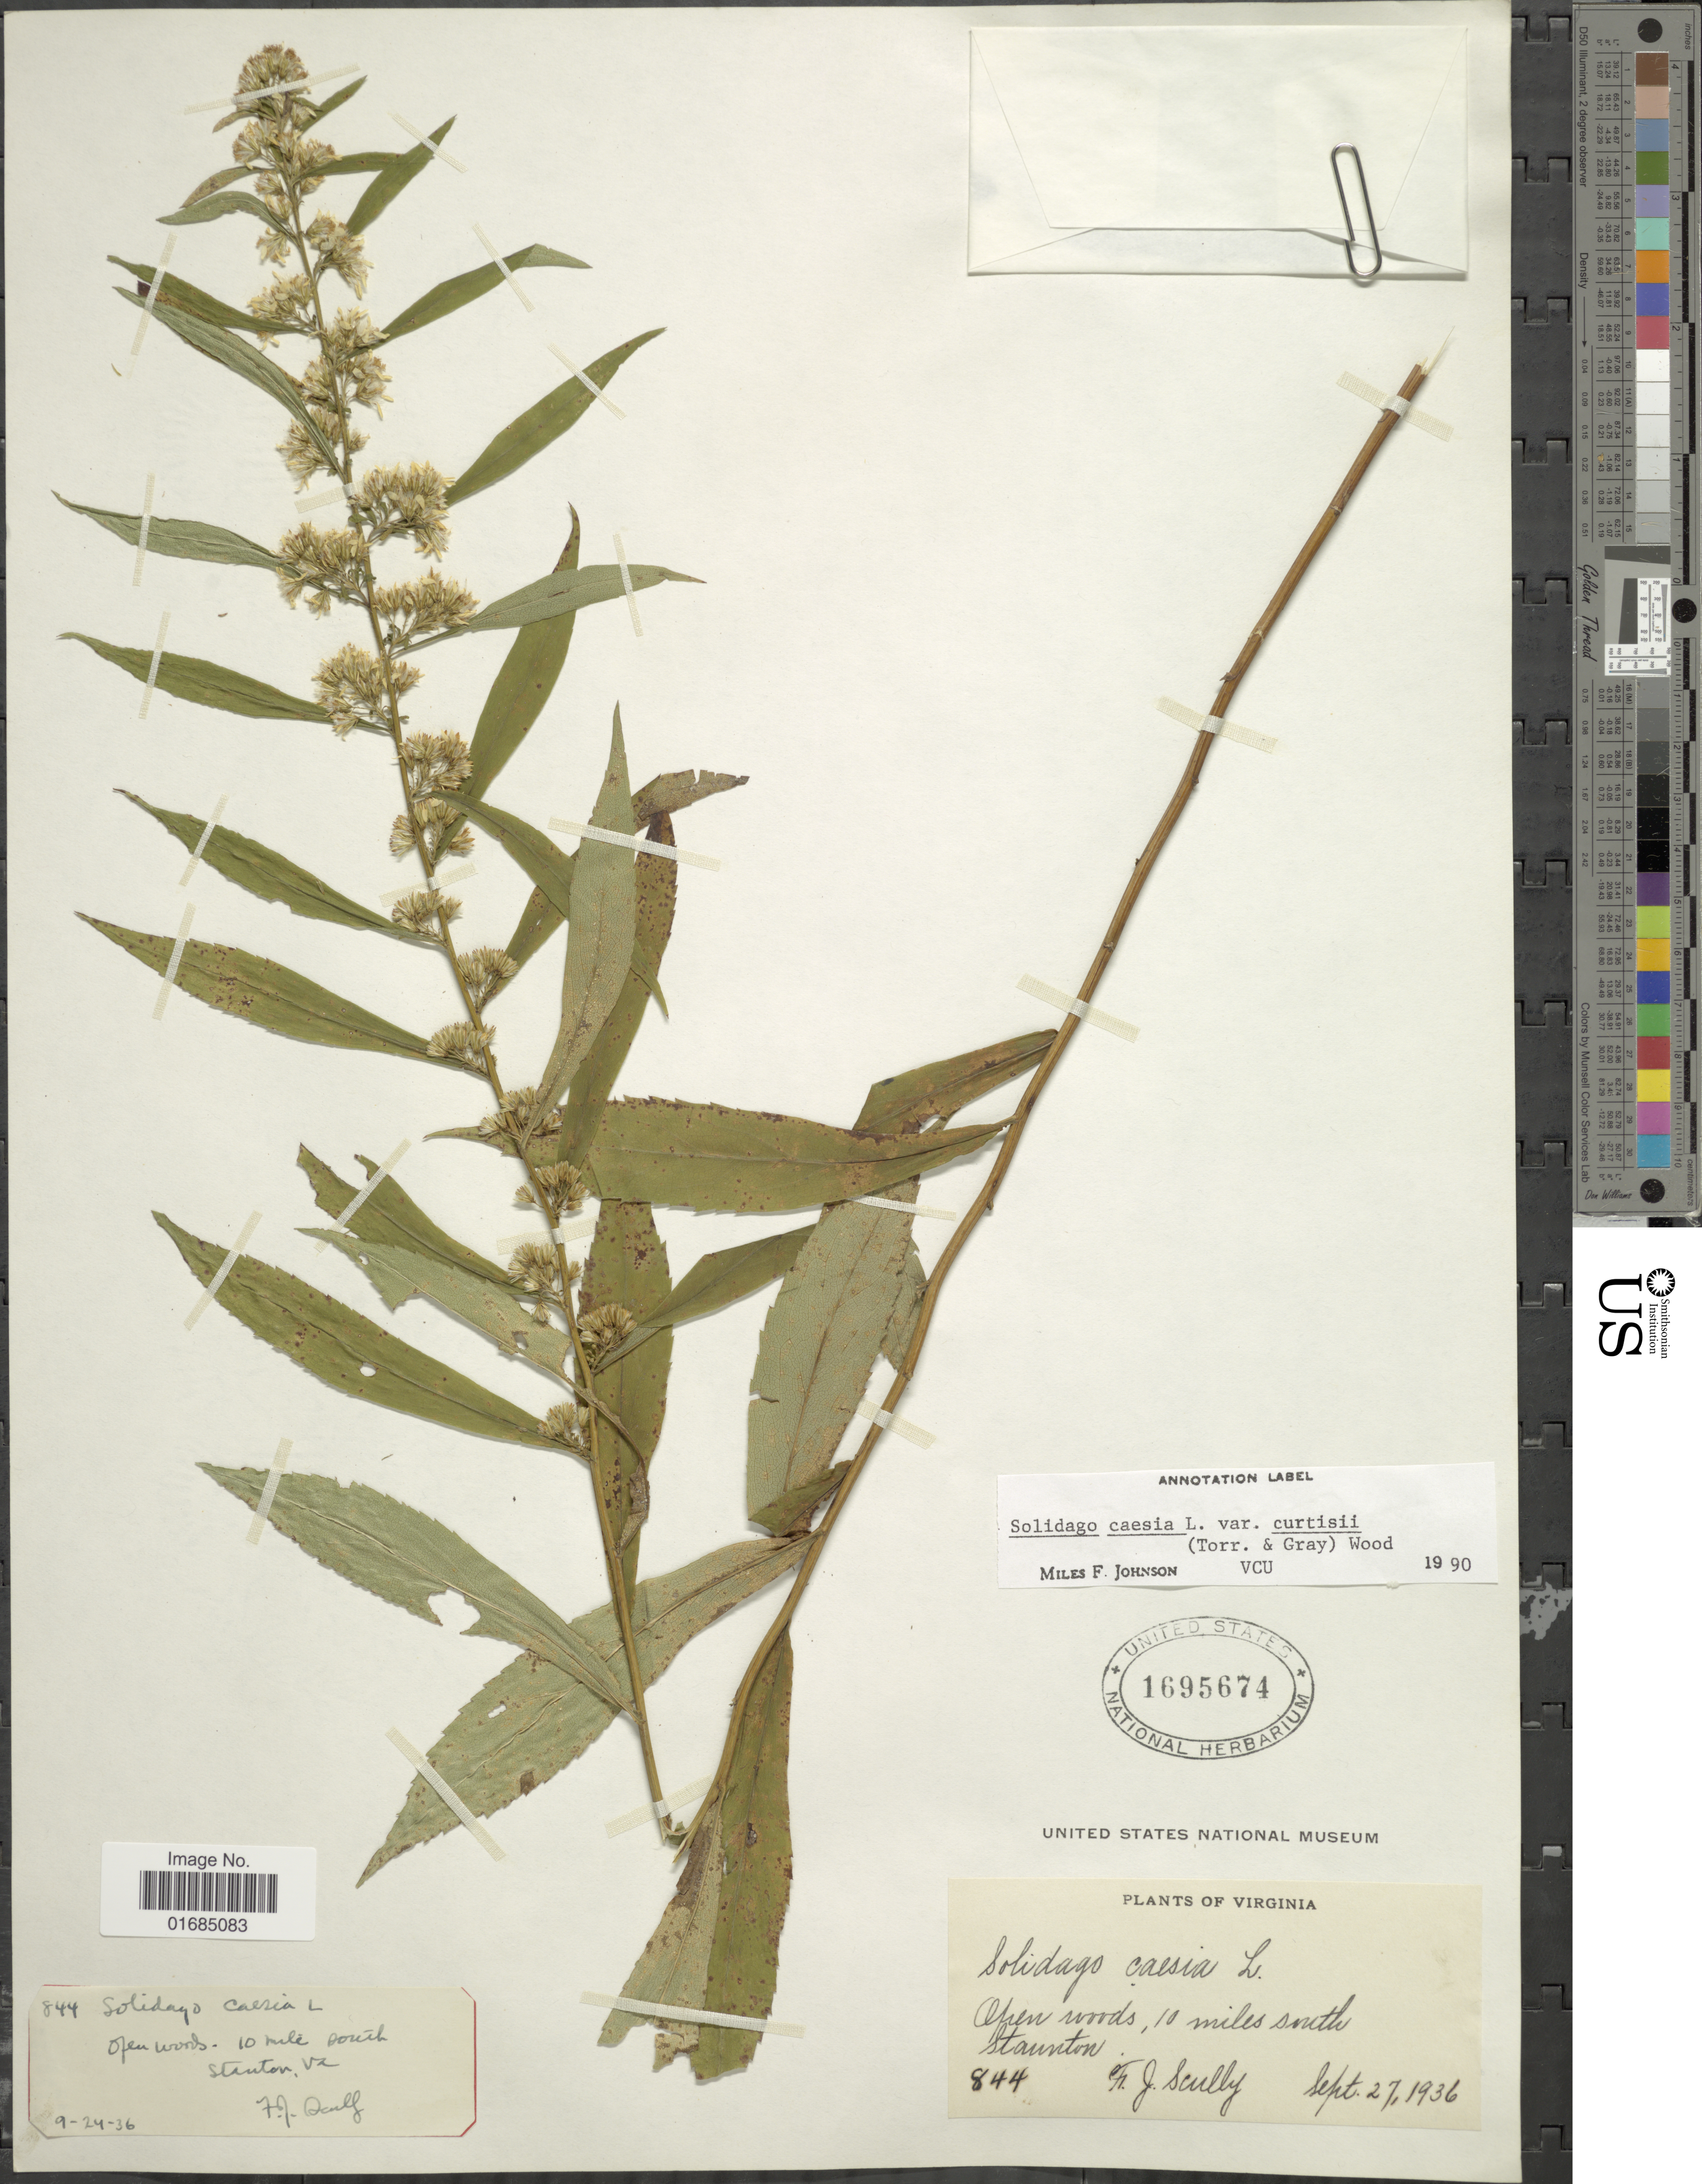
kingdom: Plantae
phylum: Tracheophyta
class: Magnoliopsida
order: Asterales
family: Asteraceae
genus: Solidago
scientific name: Solidago caesia var. curtisii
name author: (Torr. & A. Gray) C.E.S. Taylor & R.J. Taylor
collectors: F. Scully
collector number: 844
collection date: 1936-09-27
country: United States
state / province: Virginia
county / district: Augusta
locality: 10 miles south Staunton.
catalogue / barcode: US 1695674